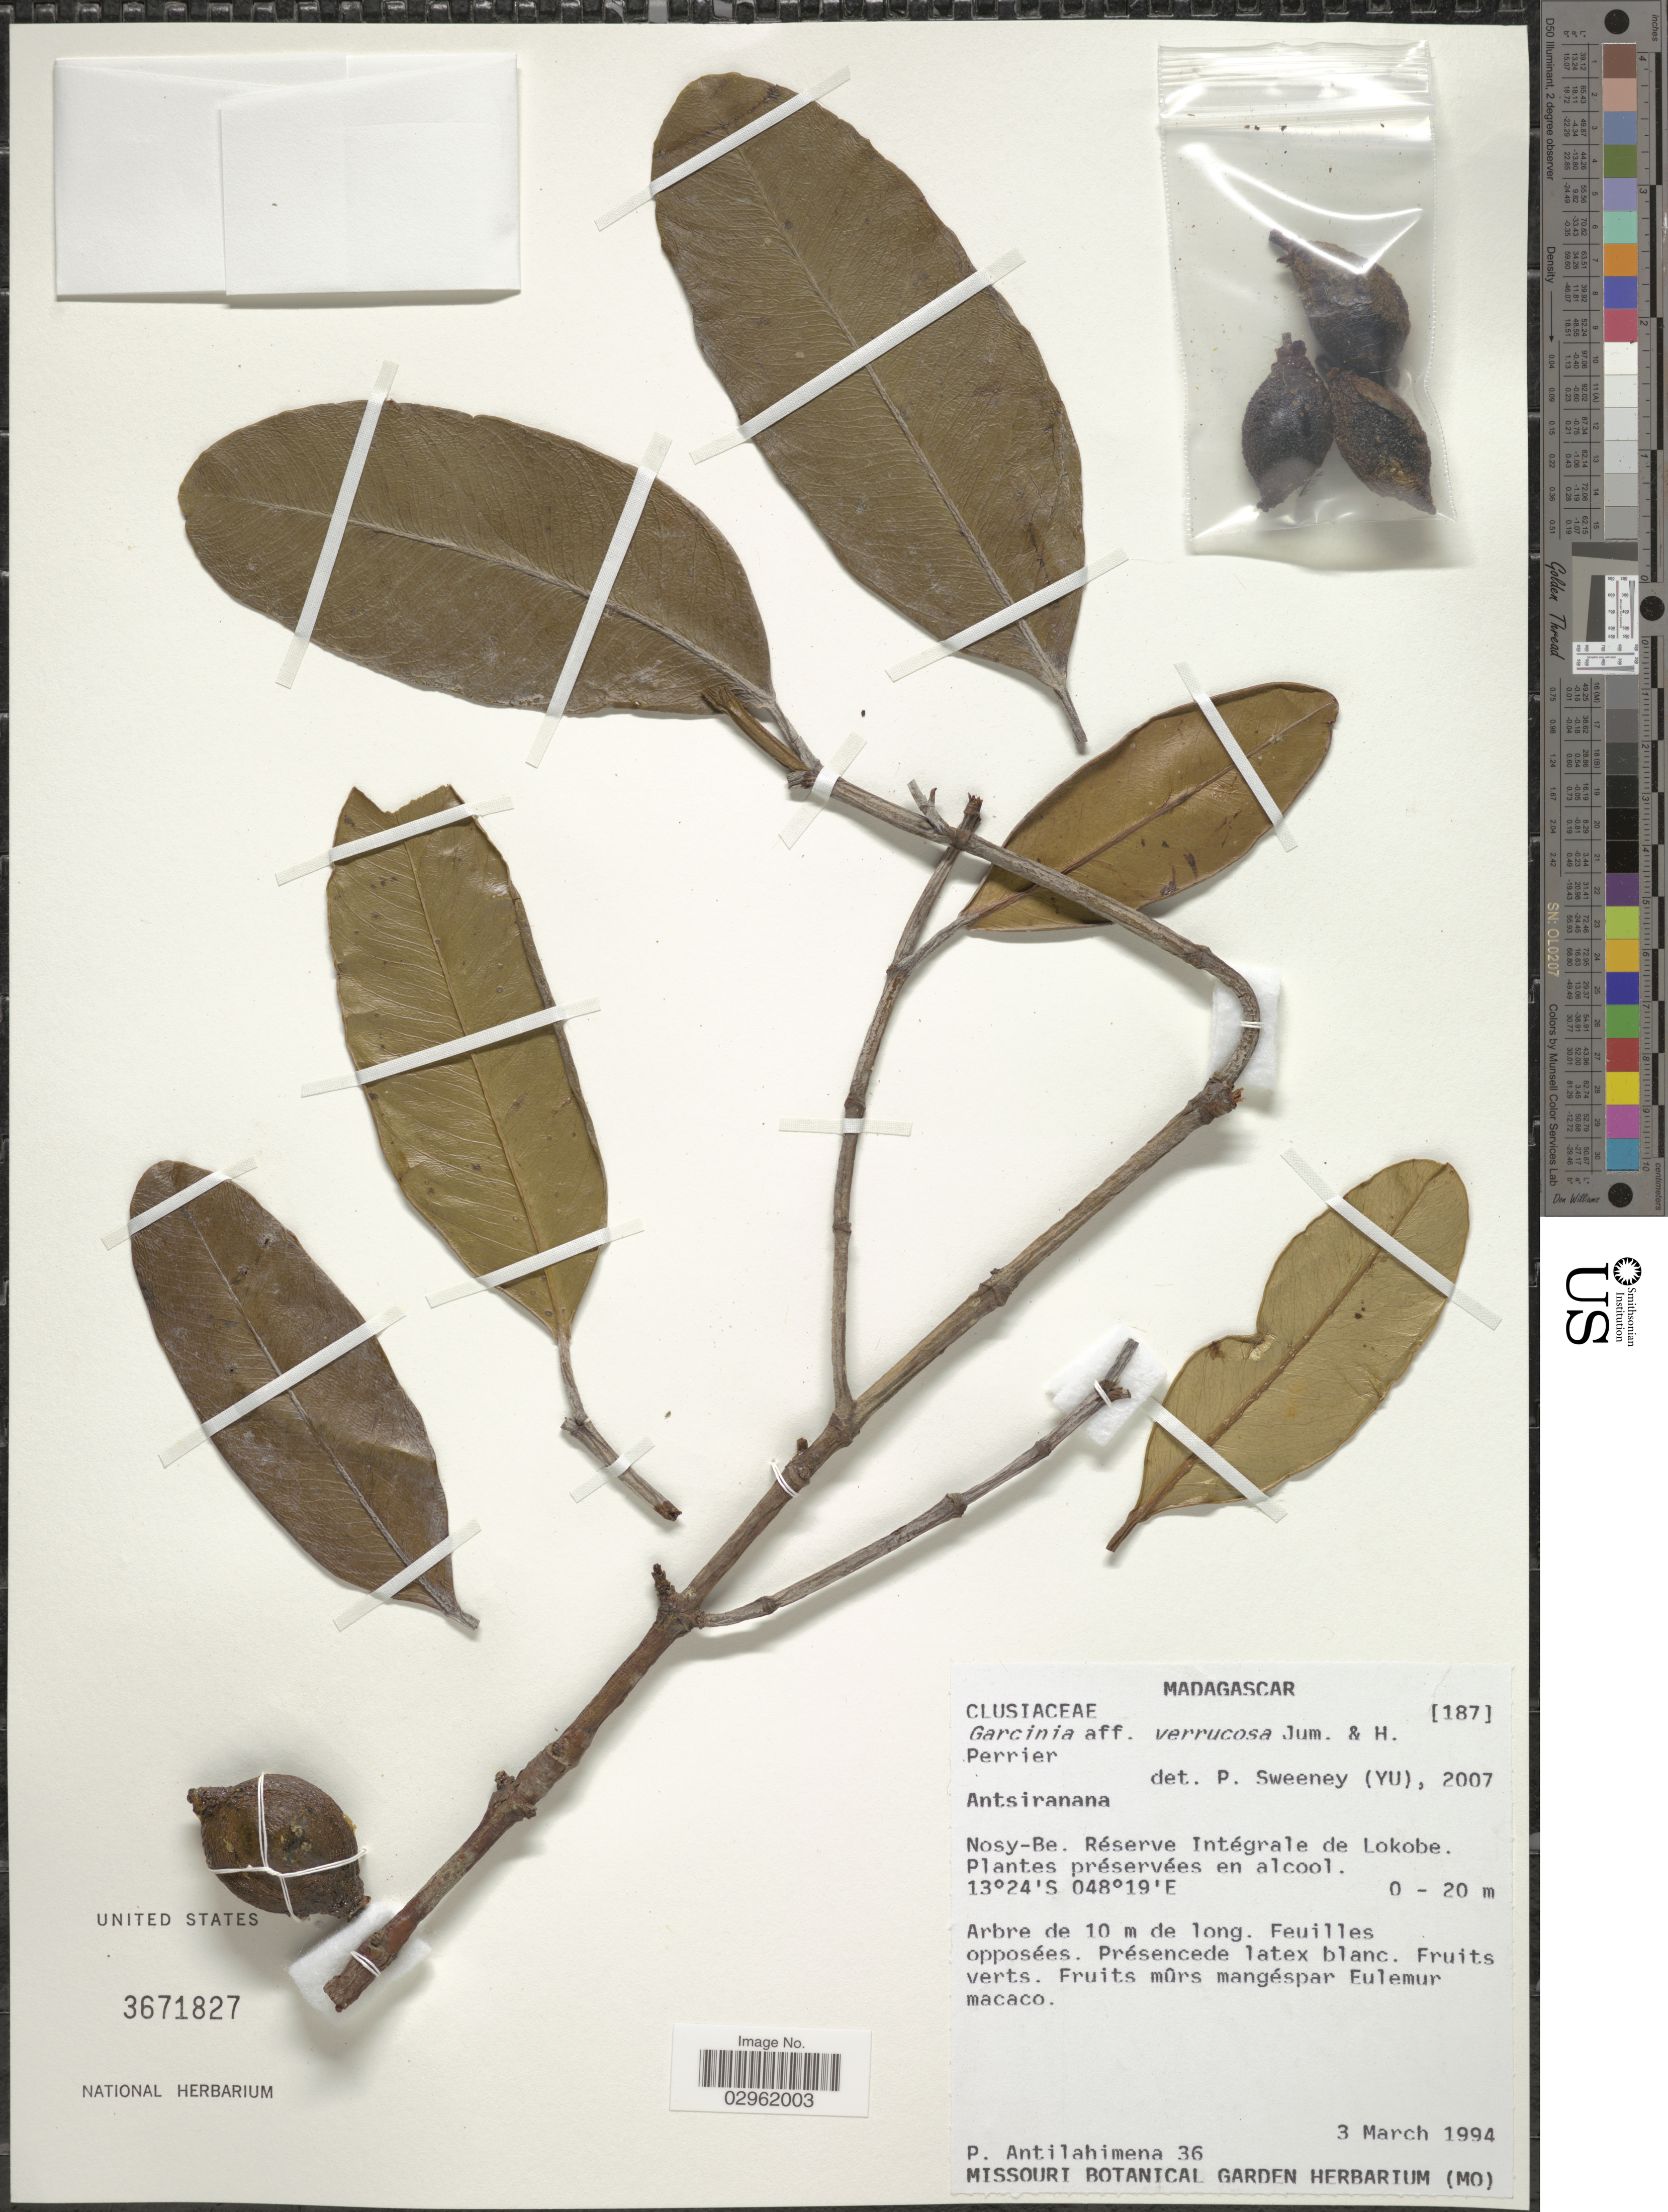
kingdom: Plantae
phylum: Tracheophyta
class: Magnoliopsida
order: Malpighiales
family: Clusiaceae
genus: Garcinia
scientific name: Garcinia verrucosa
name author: Jum. & H. Perrier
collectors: P. Antilahimena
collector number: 36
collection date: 1994-03-03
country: Madagascar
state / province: Diana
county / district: Nosy Be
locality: Nosy-Be. Réserve Intégrale de Lokobe.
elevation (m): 0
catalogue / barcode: US 3671827